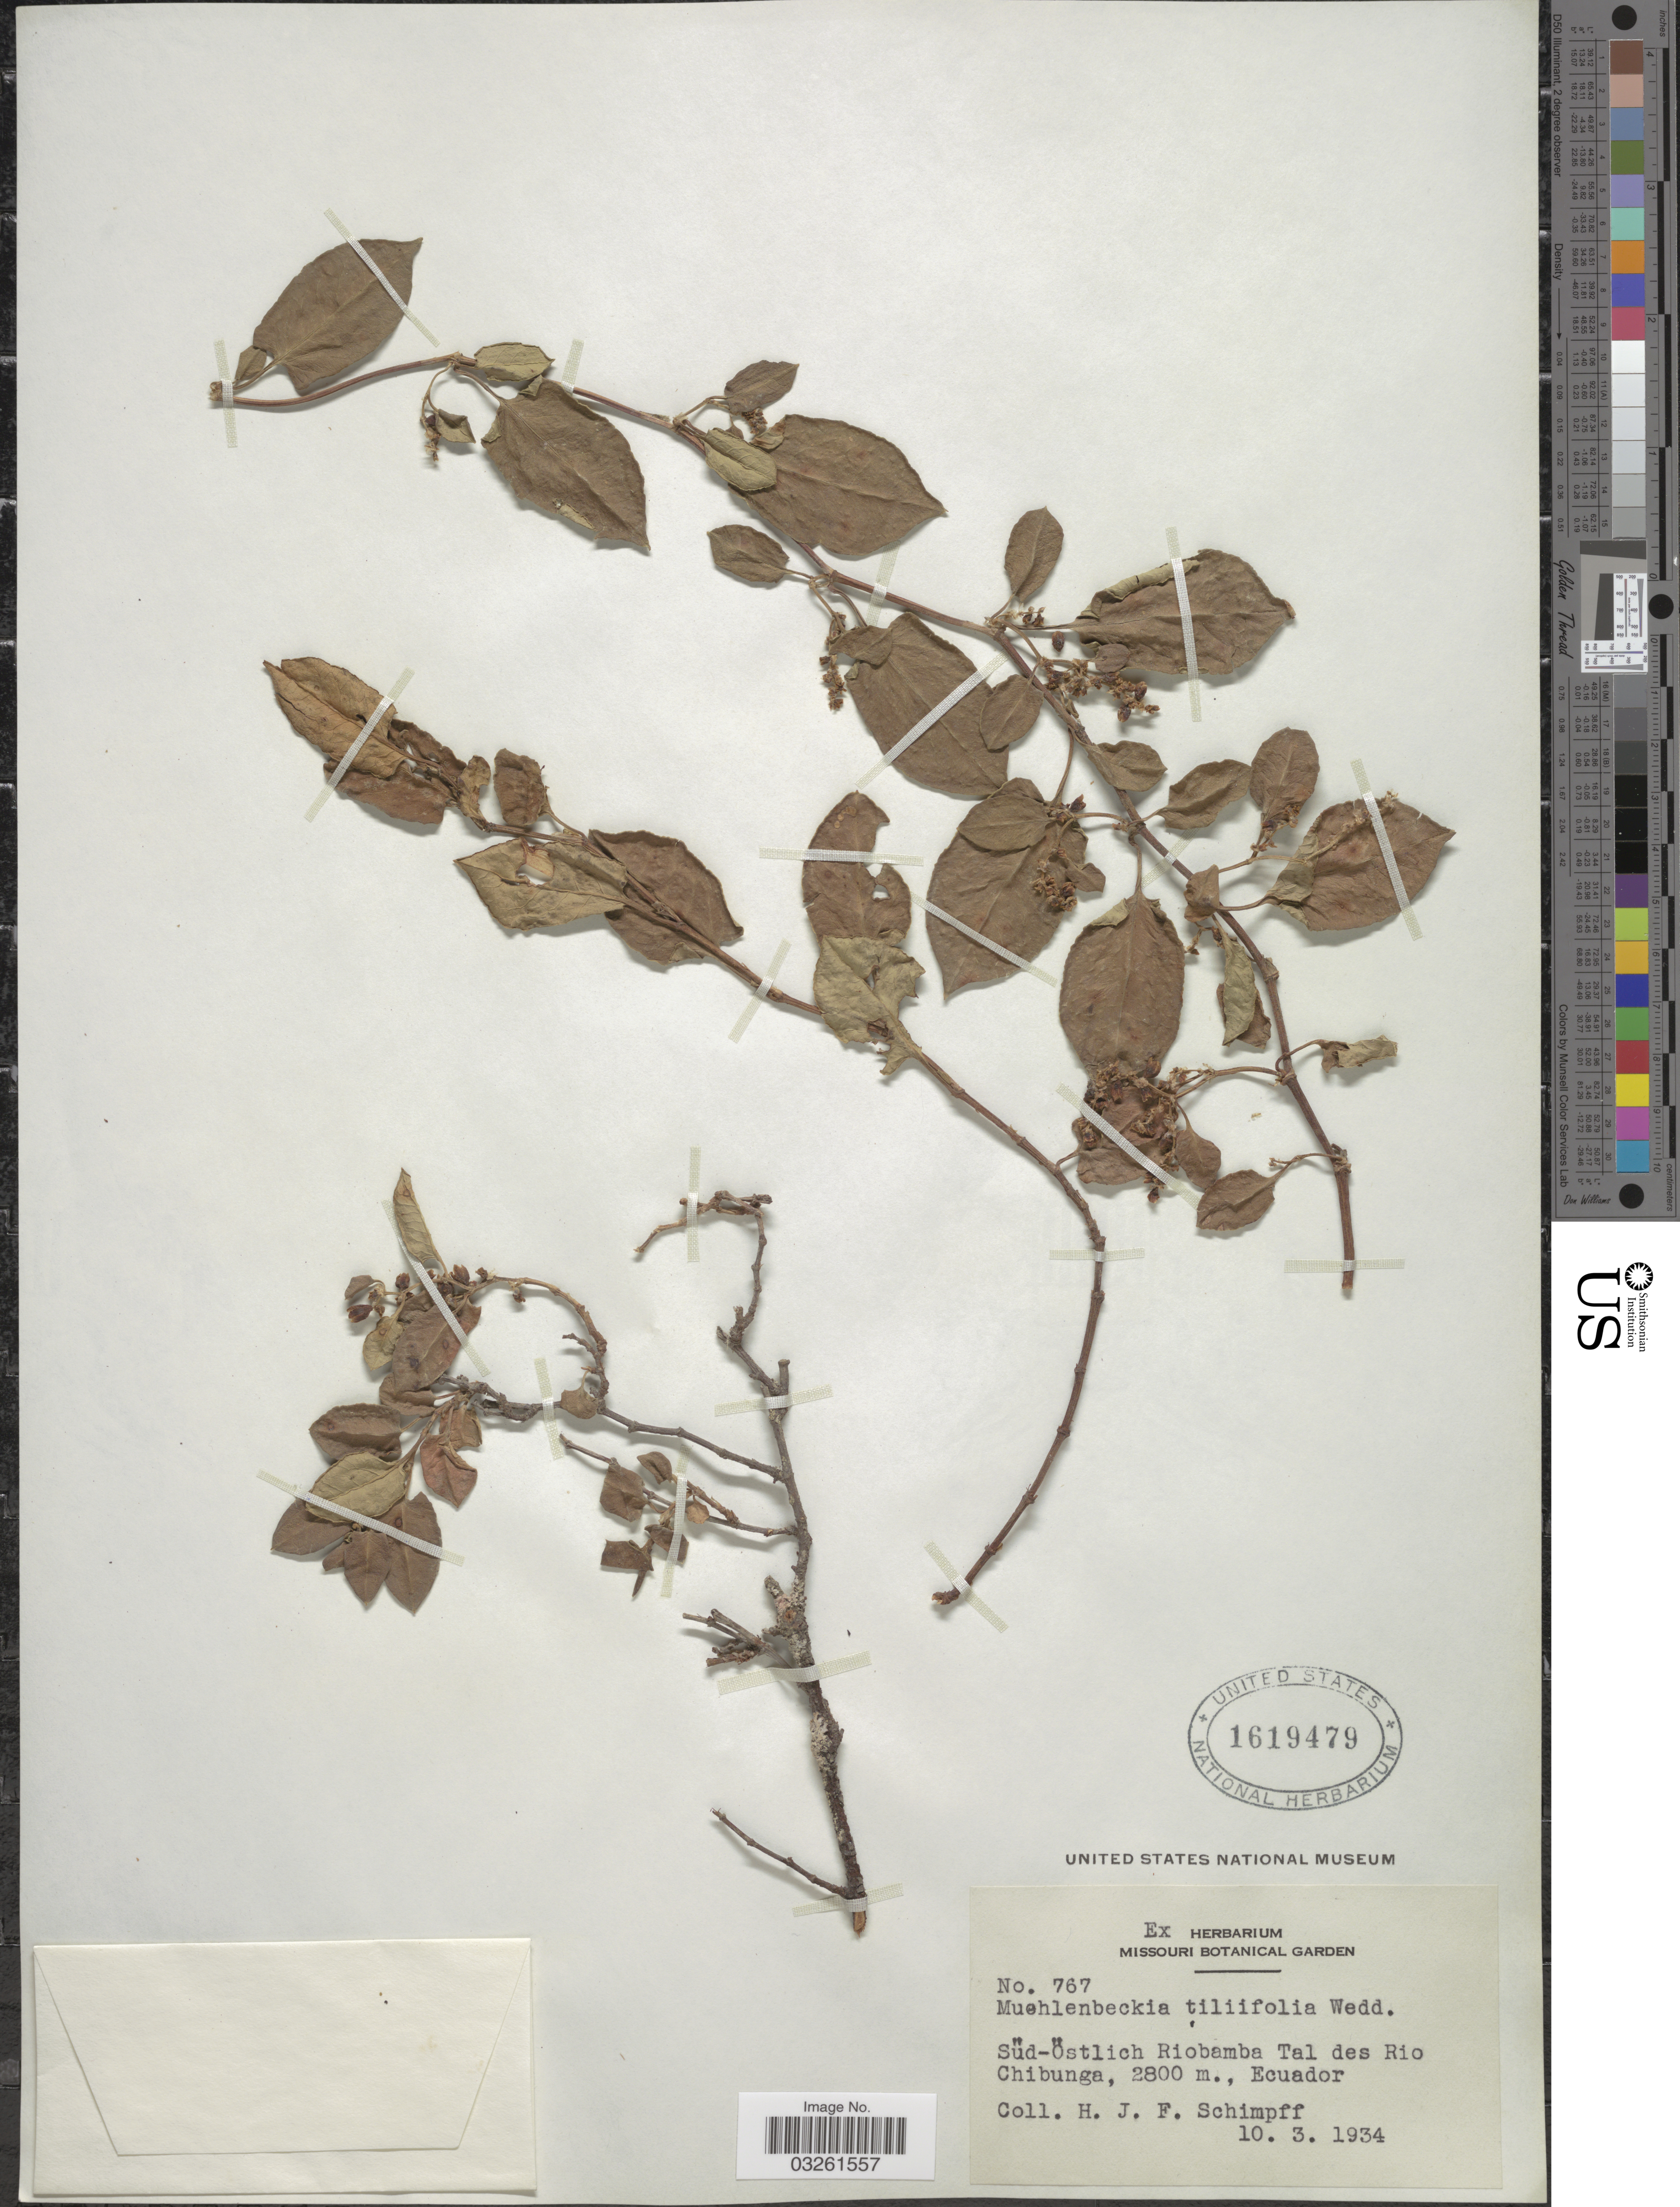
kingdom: Plantae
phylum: Tracheophyta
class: Magnoliopsida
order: Caryophyllales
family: Polygonaceae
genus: Muehlenbeckia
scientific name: Muehlenbeckia tiliifolia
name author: Wedd.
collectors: H. Schimpff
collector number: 767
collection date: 1934-03-10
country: Ecuador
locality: Süd-Östlich Riobamba Tal des Rio Chibunga.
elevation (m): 2800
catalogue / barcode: US 1619479